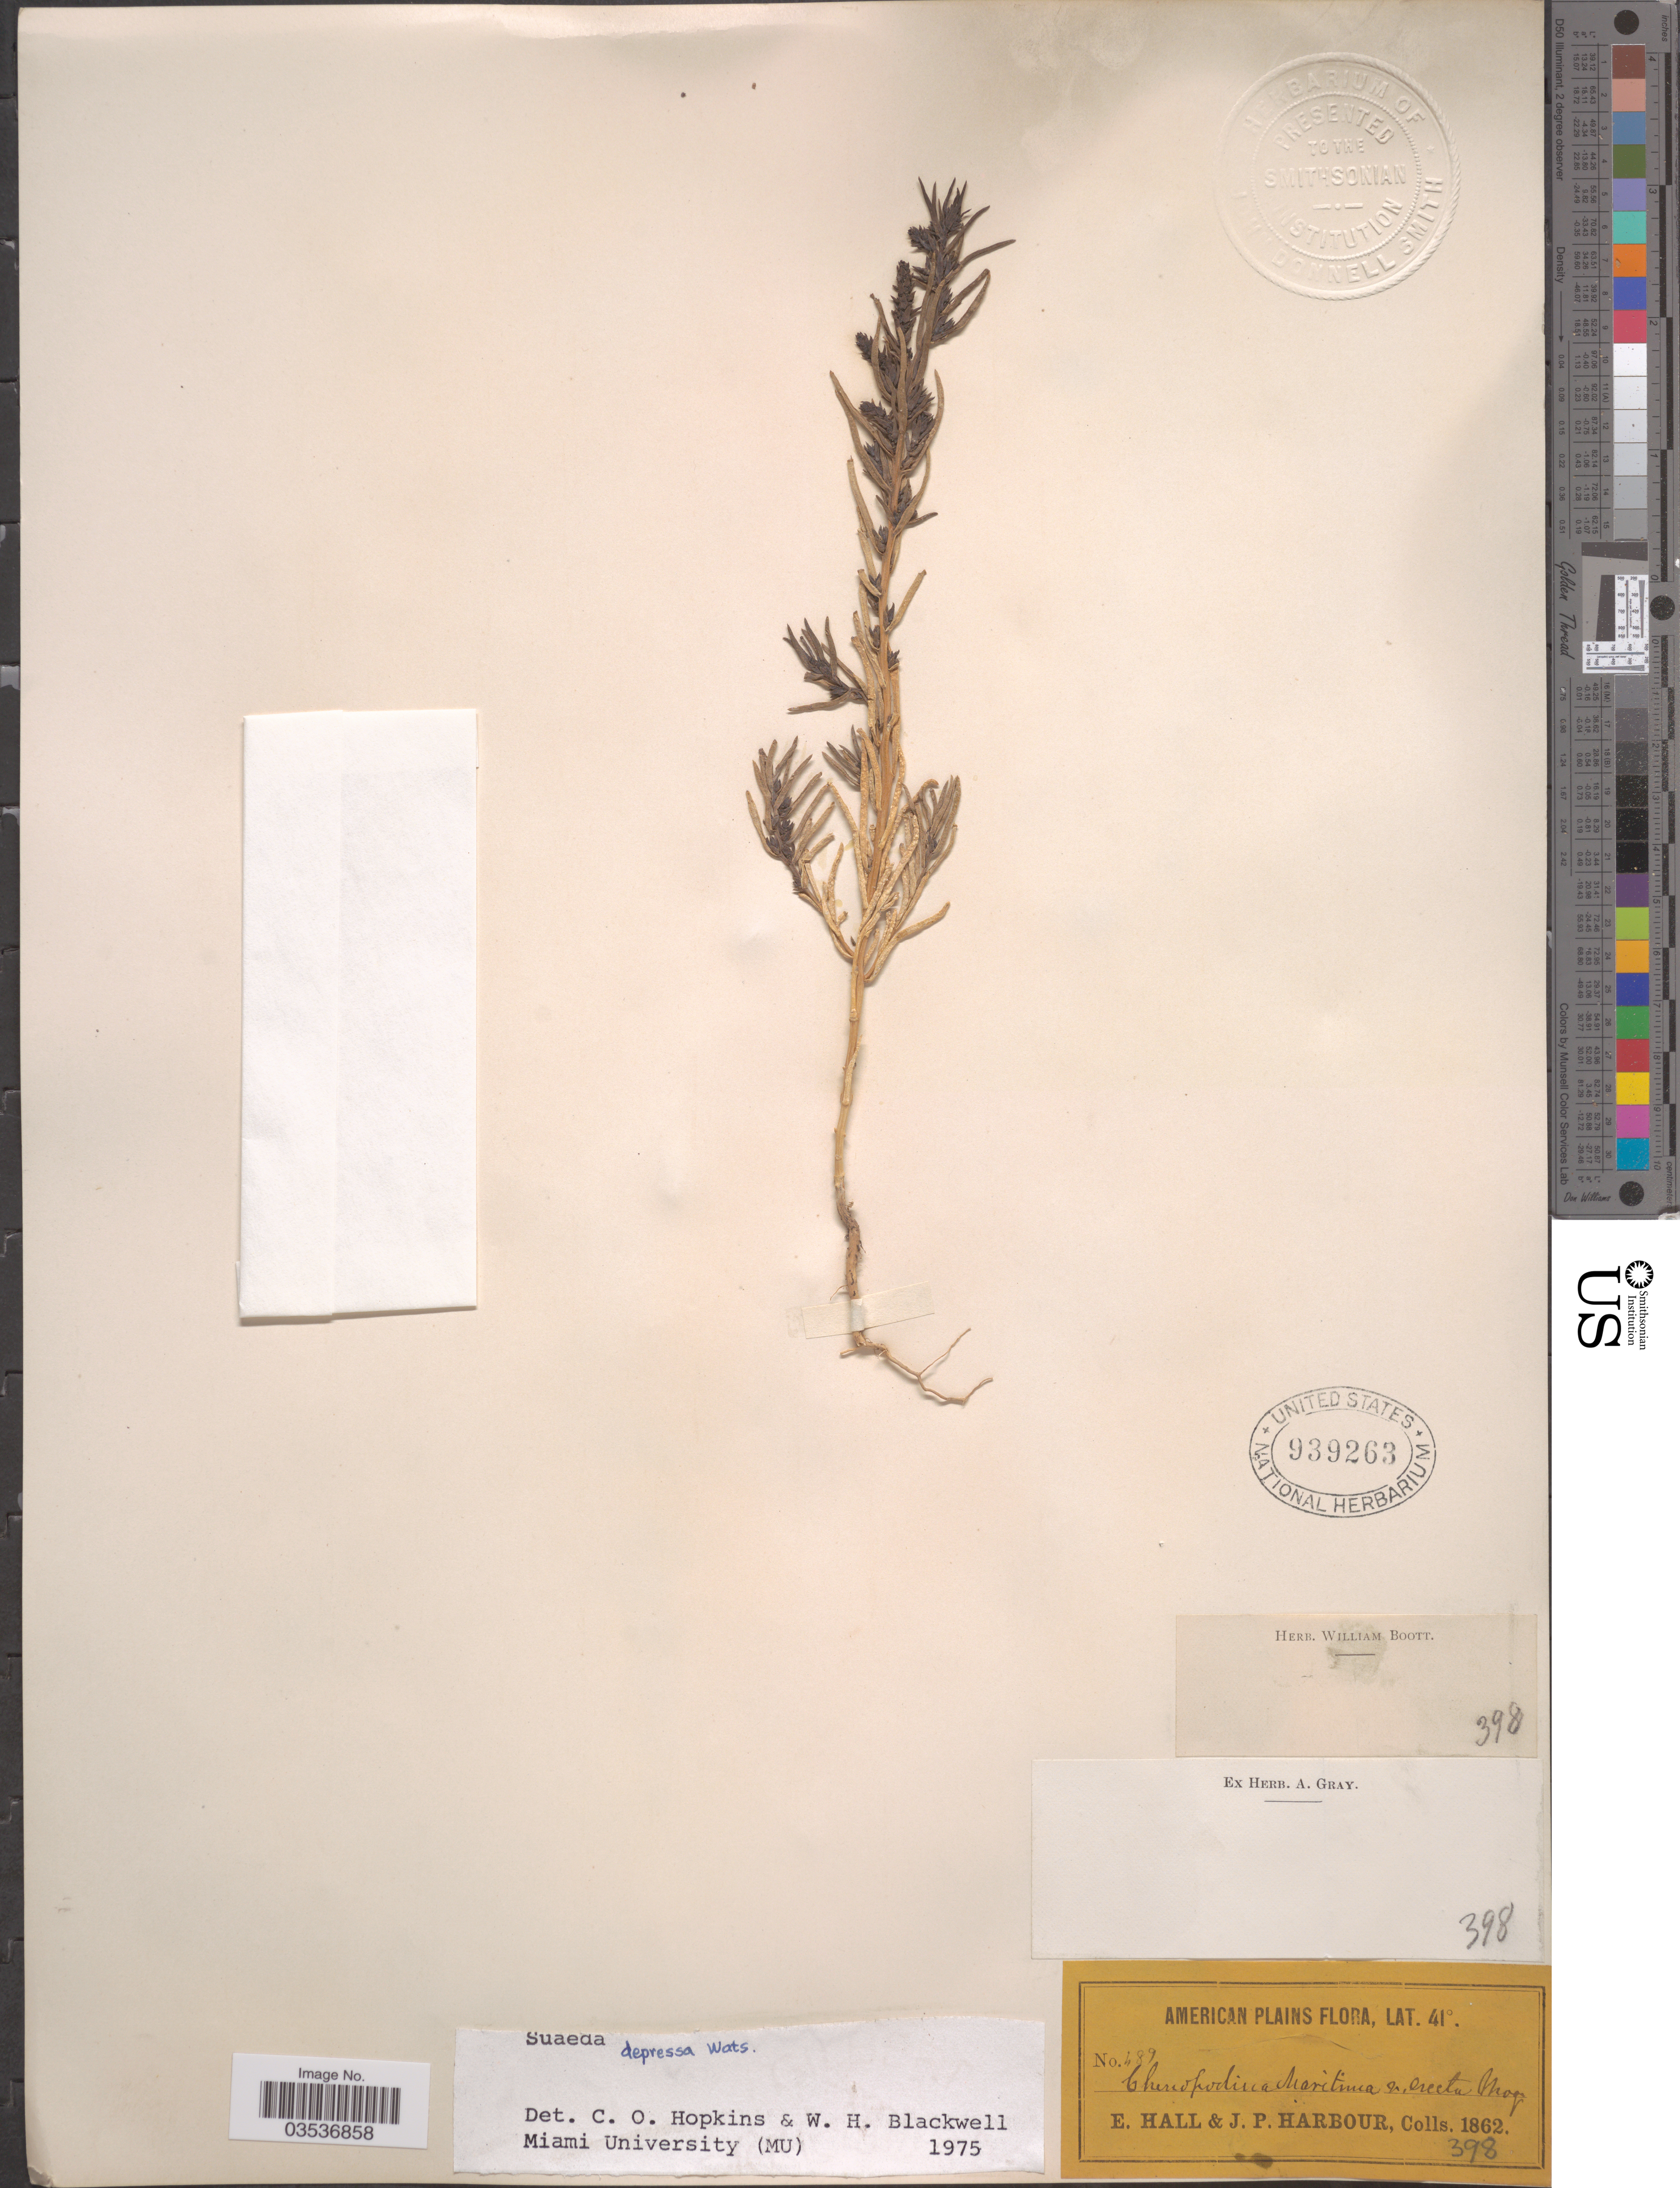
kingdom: Plantae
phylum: Tracheophyta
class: Magnoliopsida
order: Caryophyllales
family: Amaranthaceae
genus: Suaeda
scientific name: Suaeda depressa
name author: (Pursh) S. Watson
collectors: E. Hall & J. Harbour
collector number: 489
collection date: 1862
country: United States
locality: American Plains.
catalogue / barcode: US 939263